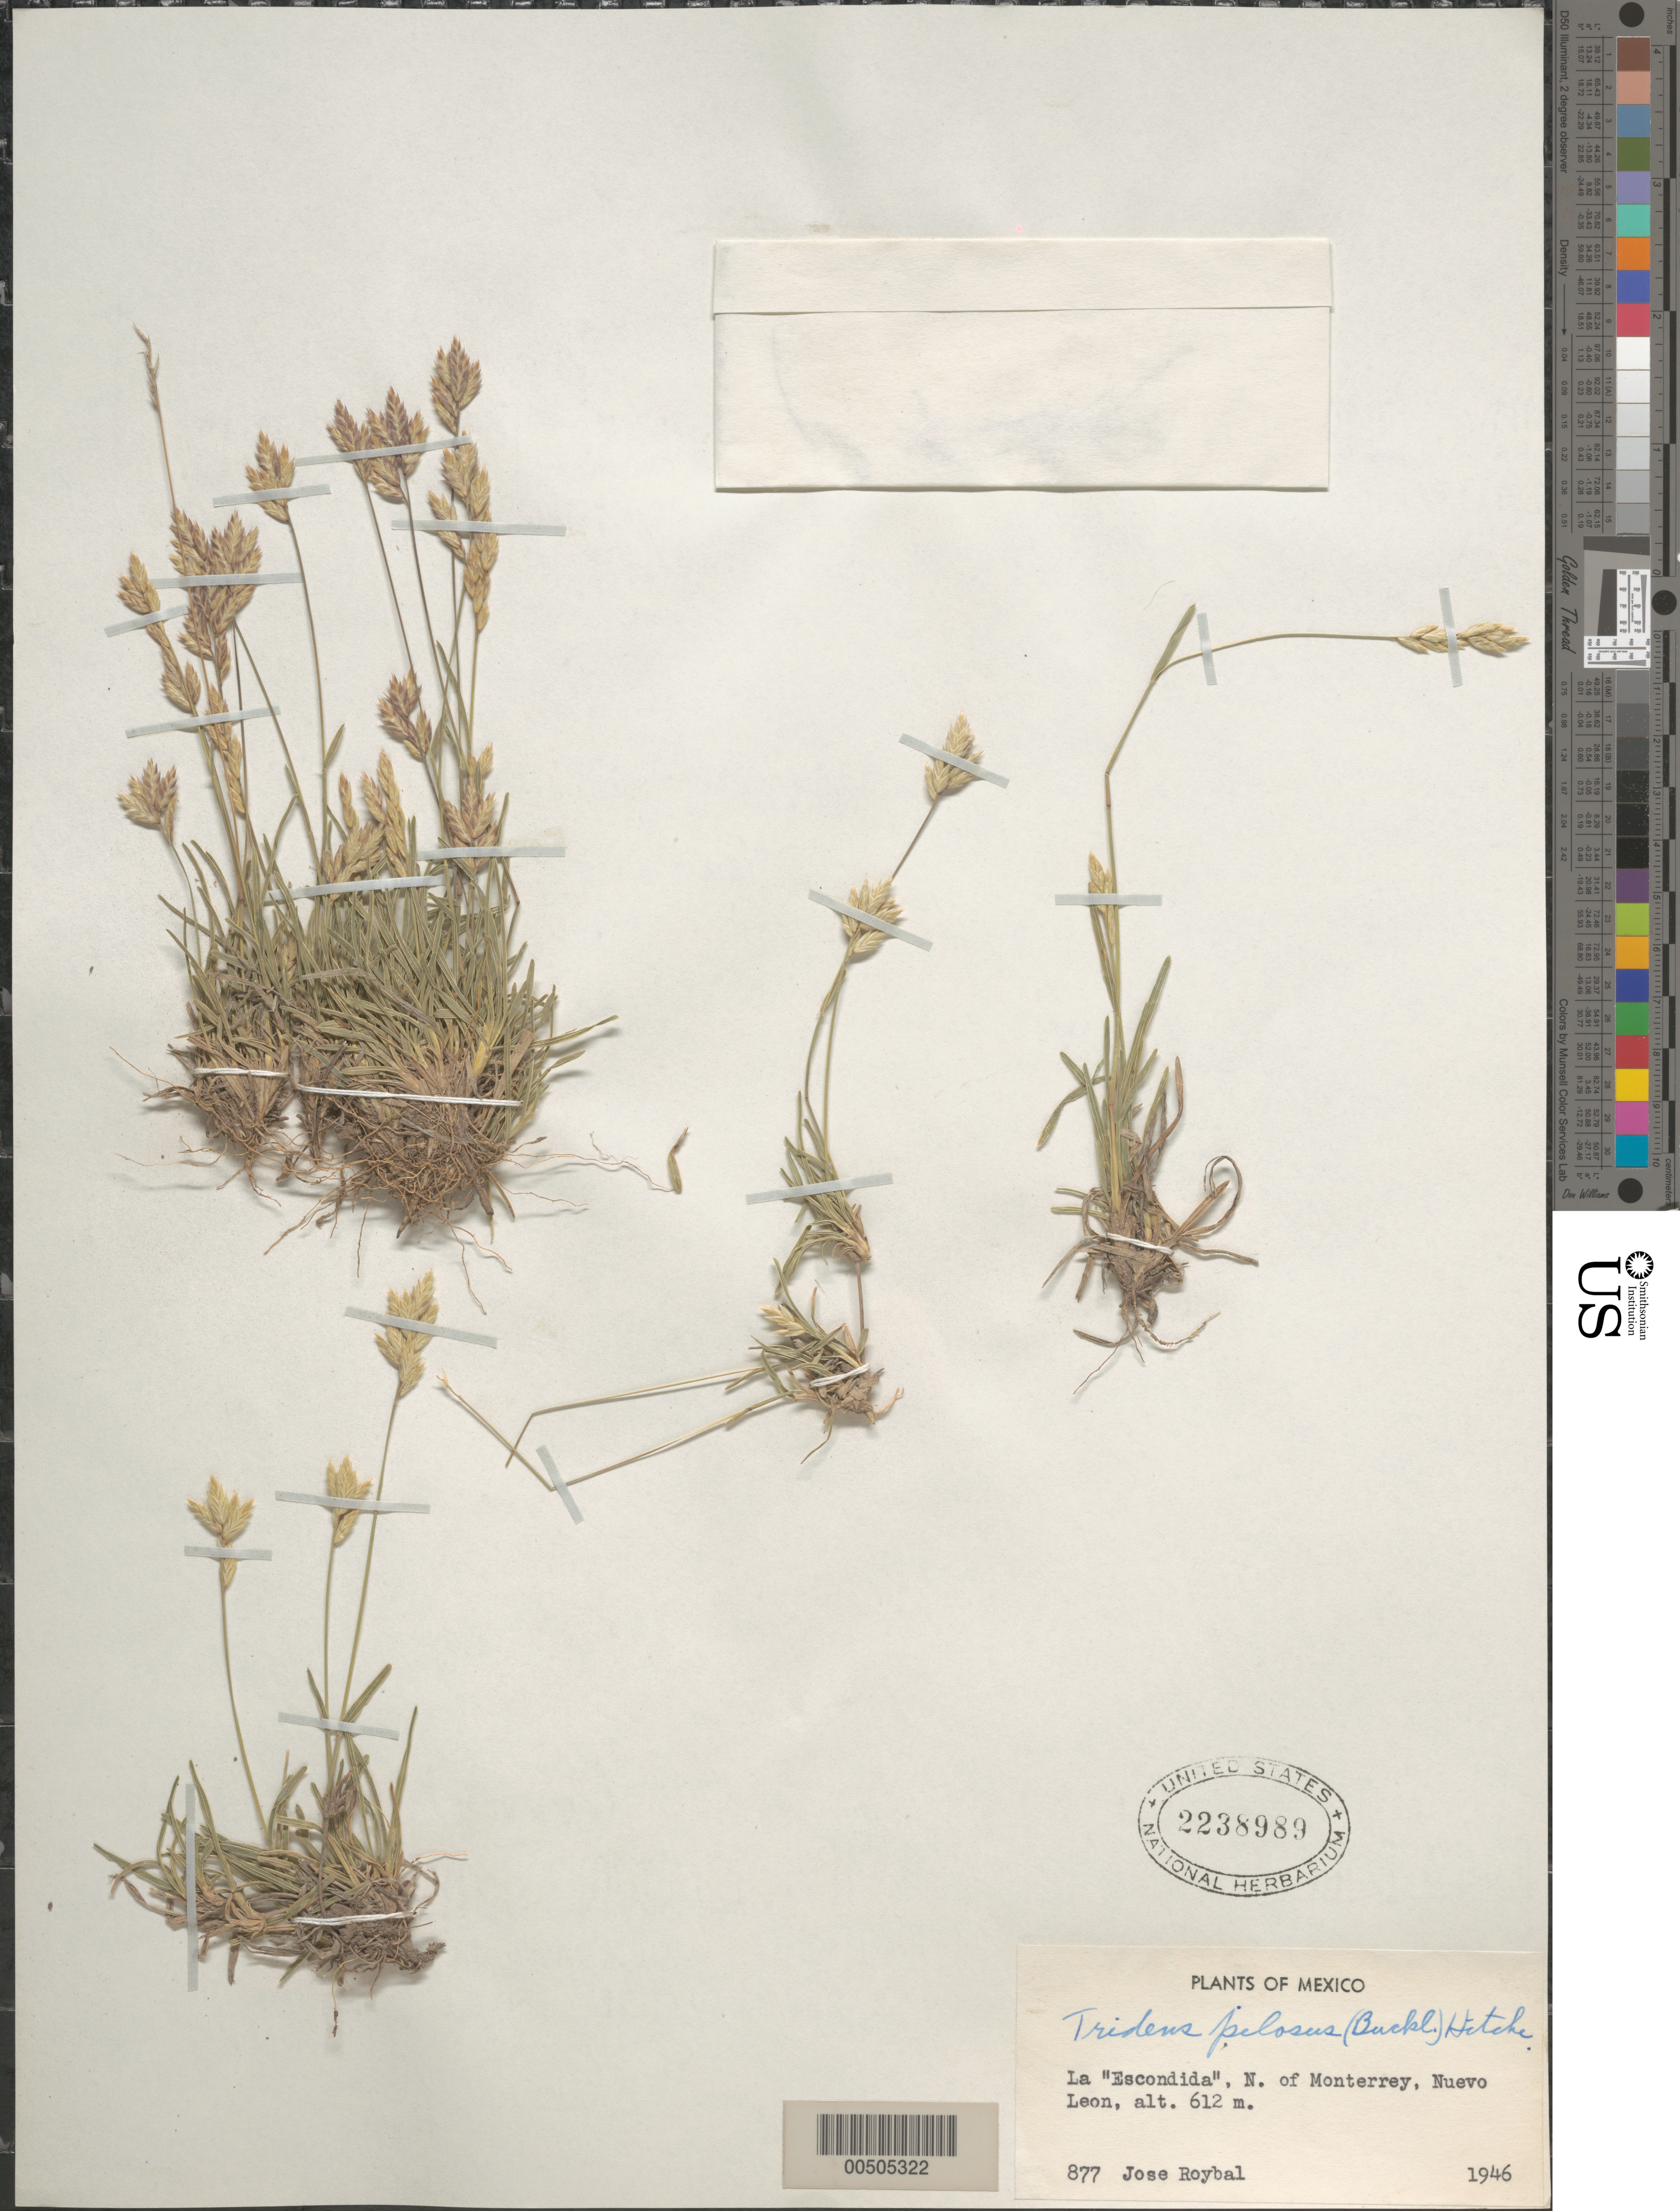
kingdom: Plantae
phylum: Tracheophyta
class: Liliopsida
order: Poales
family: Poaceae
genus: Erioneuron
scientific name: Erioneuron pilosum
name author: (Buckley) Nash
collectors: J. J. Roybal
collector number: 877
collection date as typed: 1946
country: Mexico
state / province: Nuevo León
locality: La Escondida, N of Monterrey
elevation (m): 612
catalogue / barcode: US 2238989